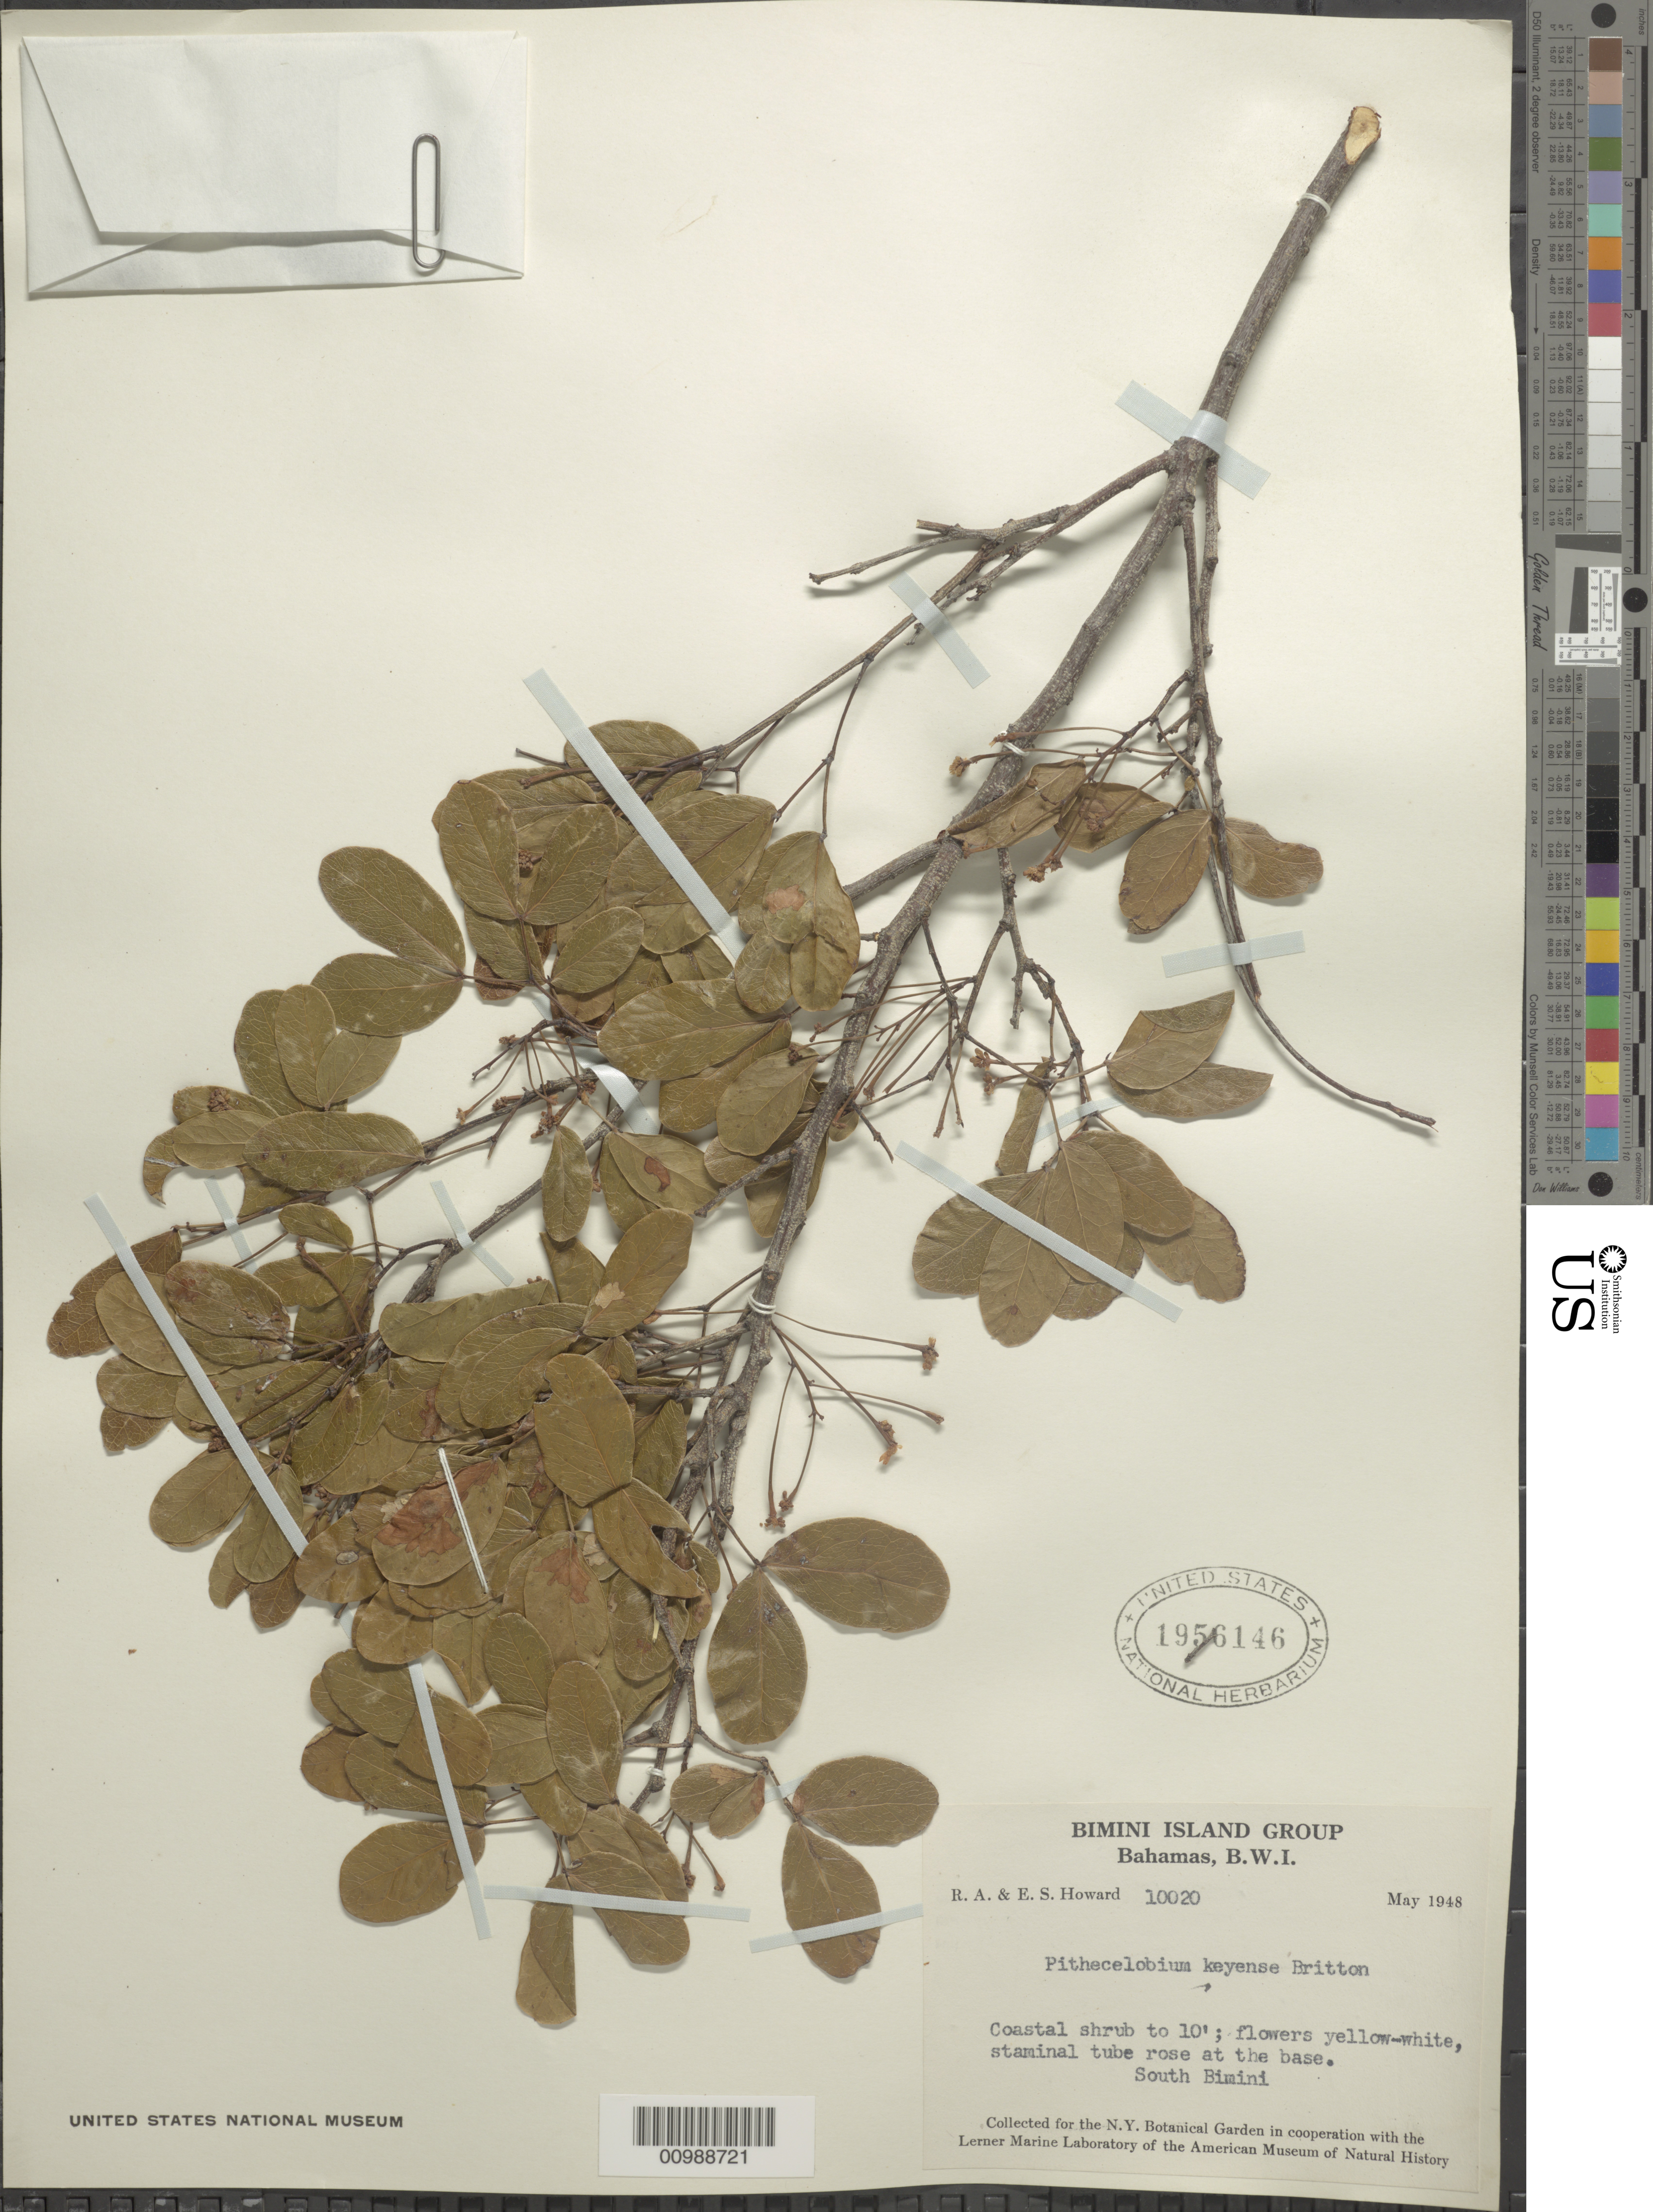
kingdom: Plantae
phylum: Tracheophyta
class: Magnoliopsida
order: Fabales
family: Fabaceae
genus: Pithecellobium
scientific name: Pithecellobium keyense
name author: Britton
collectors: R. A. Howard & E. S. Howard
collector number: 10020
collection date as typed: May 1948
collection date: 1948-05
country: Bahamas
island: Bimini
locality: S Bimini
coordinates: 0 N, 0 E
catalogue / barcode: US 1956146